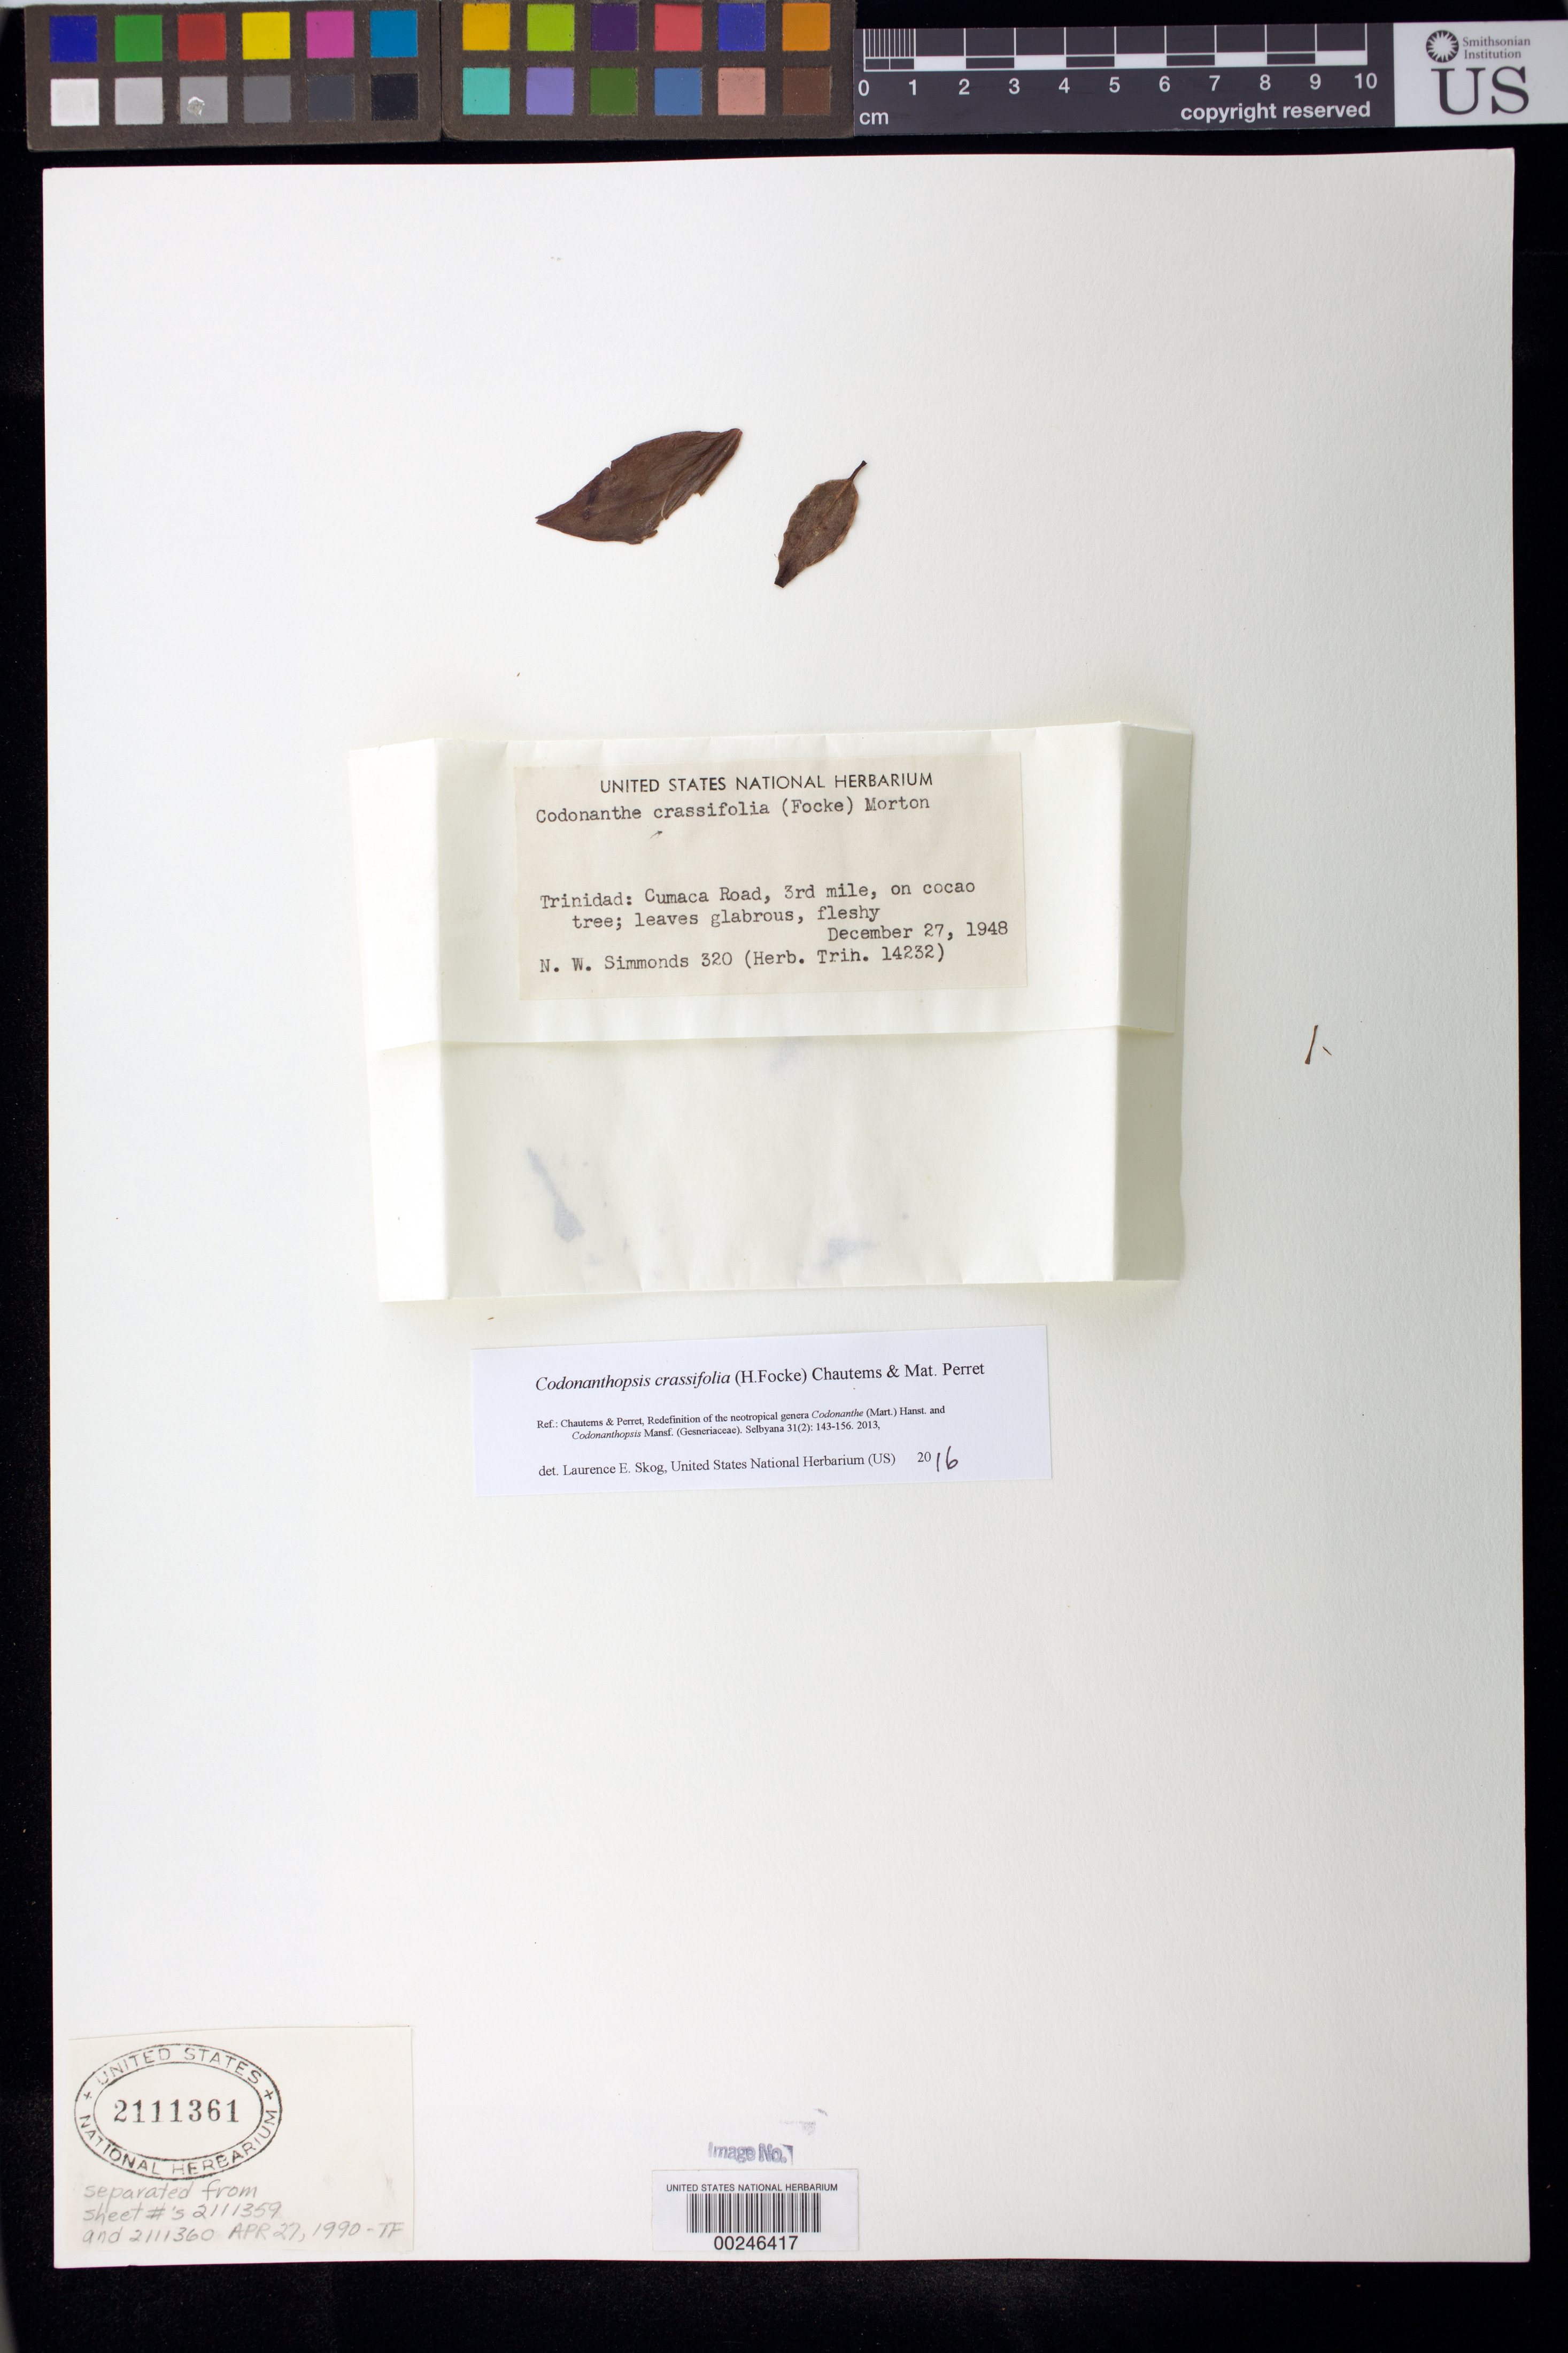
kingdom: Plantae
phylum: Tracheophyta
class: Magnoliopsida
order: Lamiales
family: Gesneriaceae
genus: Codonanthopsis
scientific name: Codonanthopsis crassifolia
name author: (H. Focke) Chautems & Mat.Perret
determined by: Skog, Laurence E.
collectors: N. W. Simmonds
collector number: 320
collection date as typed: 27 Dec 1948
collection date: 1948-12-27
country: Trinidad and Tobago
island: Trinidad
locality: Cumaca Road, 3rd mile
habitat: On cacao tree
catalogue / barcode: US 2111361